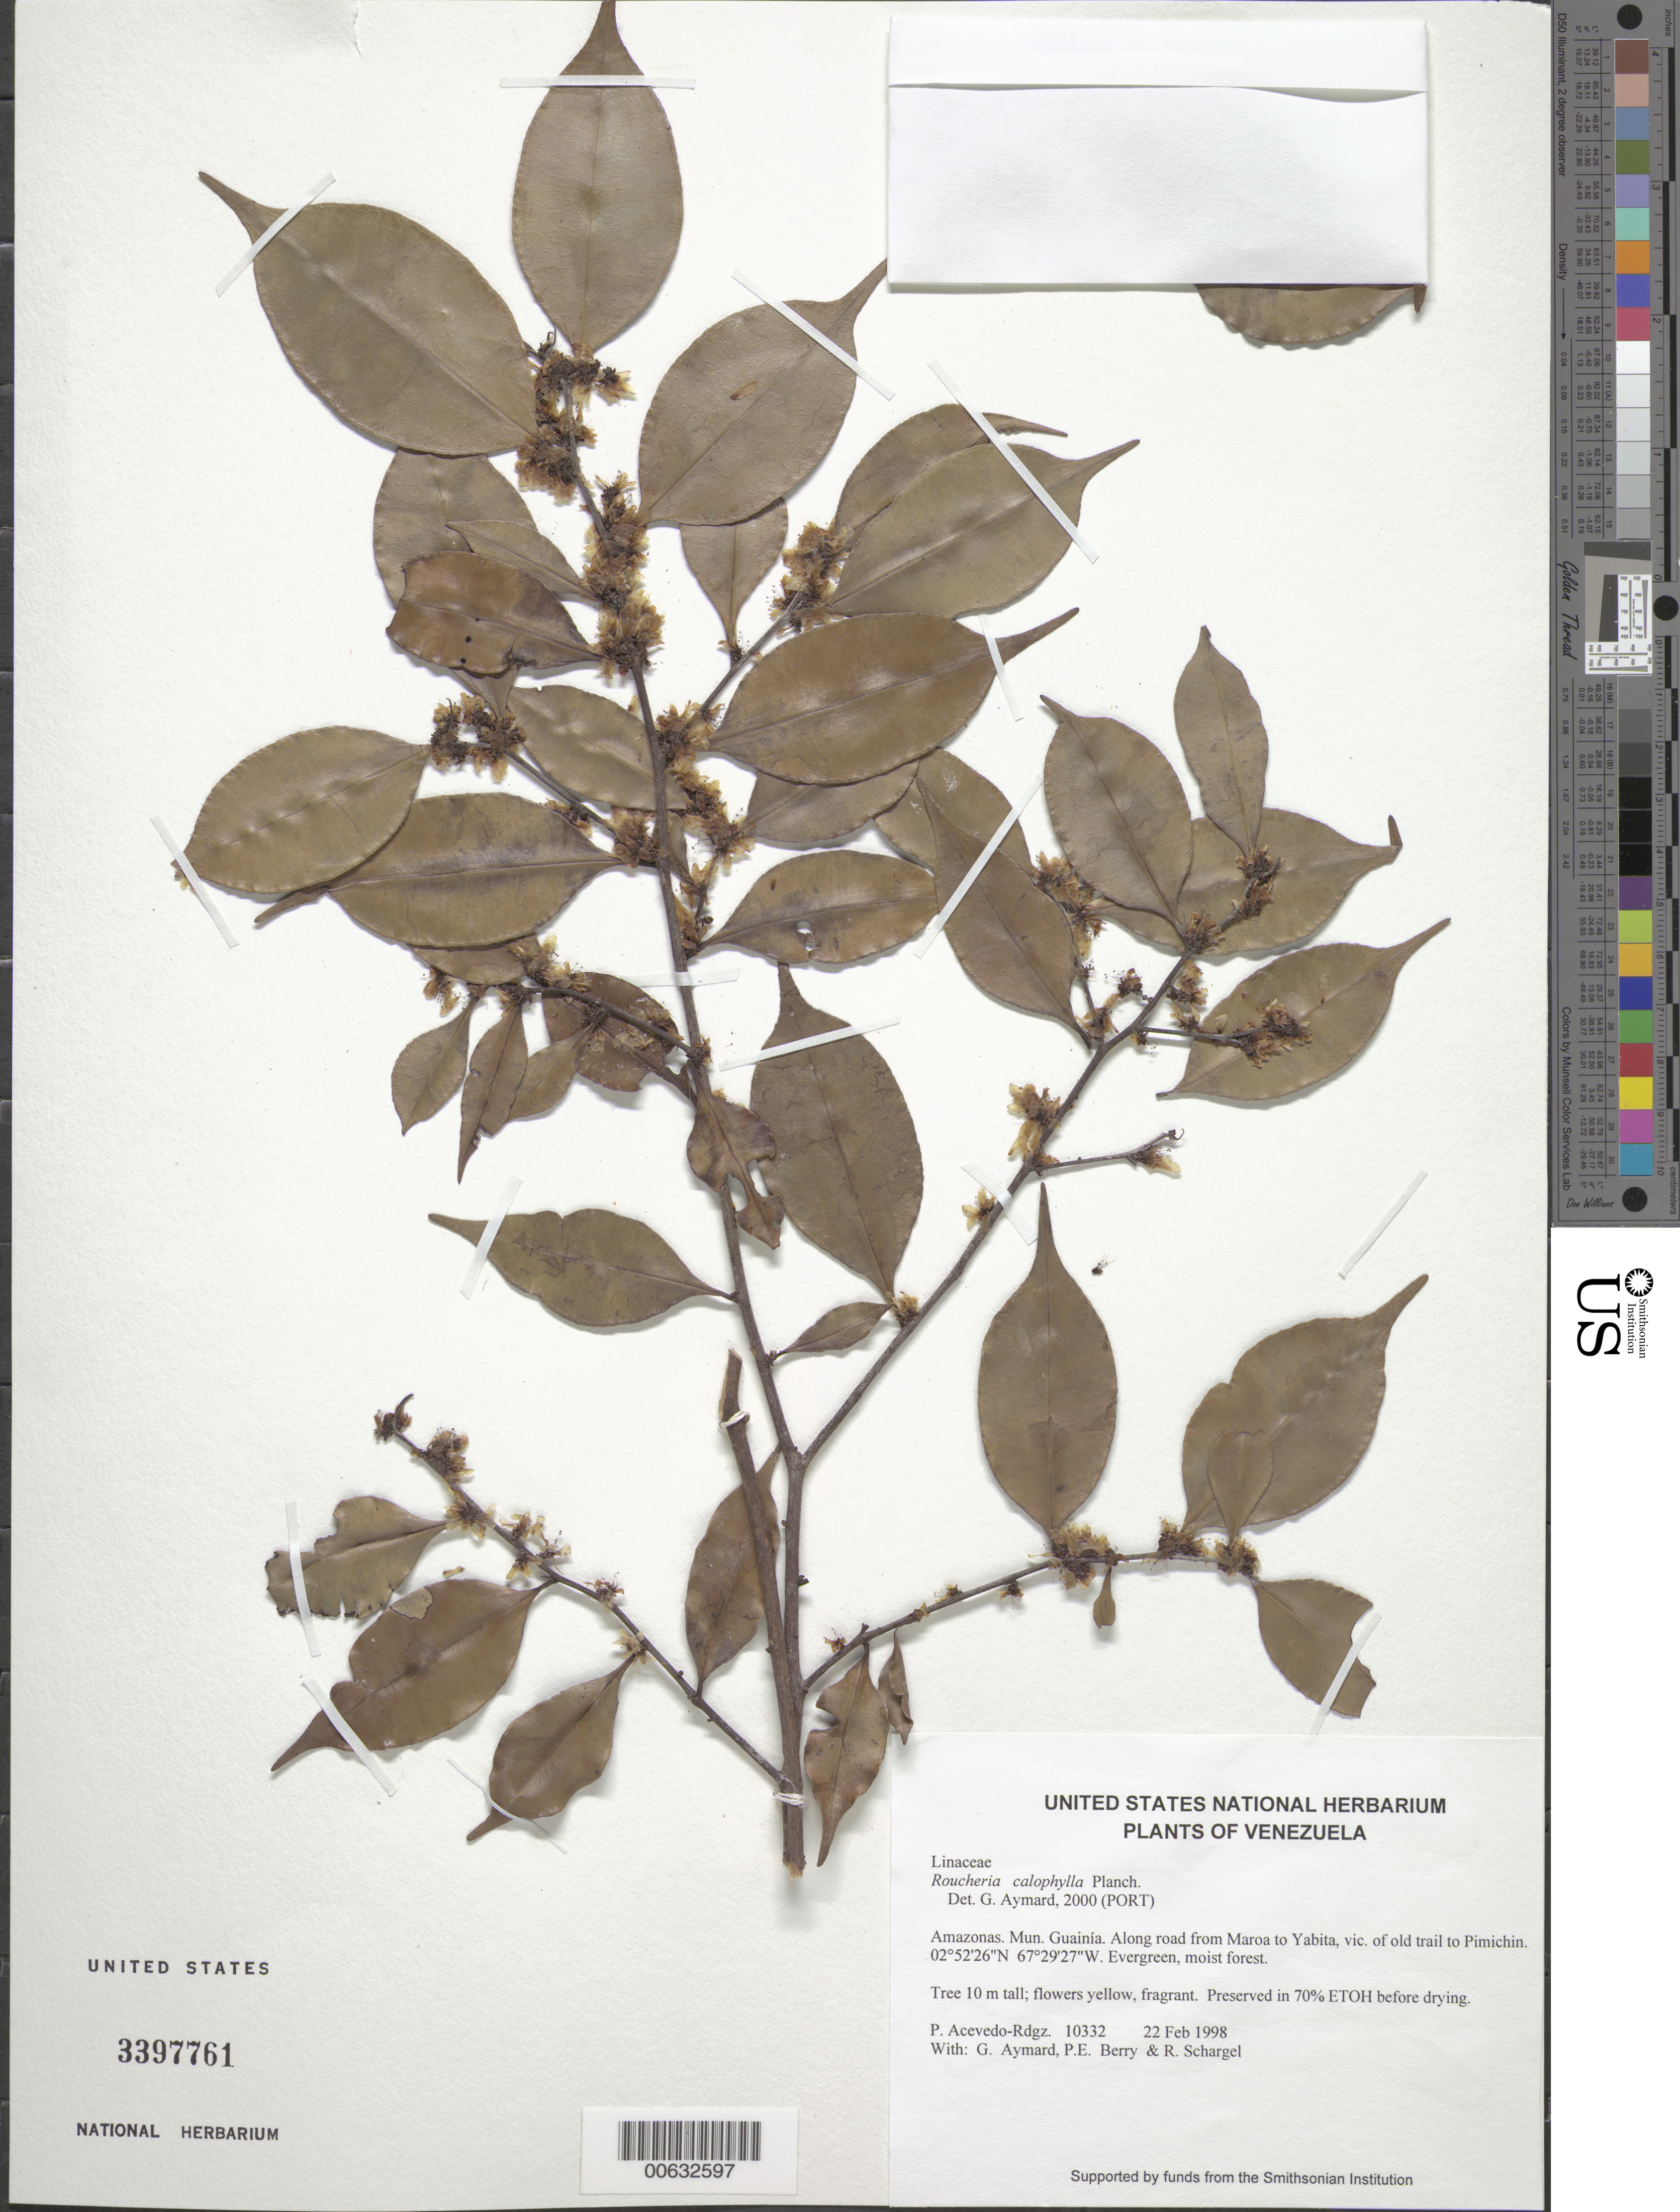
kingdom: Plantae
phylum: Tracheophyta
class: Magnoliopsida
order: Malpighiales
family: Linaceae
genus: Roucheria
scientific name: Roucheria calophylla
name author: Planch.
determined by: Aymard C., G. A., (PORT), Univ. Nac. Exp. de los Llanos Ezequiel Zamora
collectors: P. Acevedo-Rodr., G. A. Aymard, P. E. Berry & R. Schargel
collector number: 10332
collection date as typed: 22 Feb 1998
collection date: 1998-02-22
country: Venezuela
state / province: Amazonas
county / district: Maroa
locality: Along road from Maroa to Yabita, vic. of old trail to Pimichin.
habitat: Evergreen, moist forest.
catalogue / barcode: US 3397761